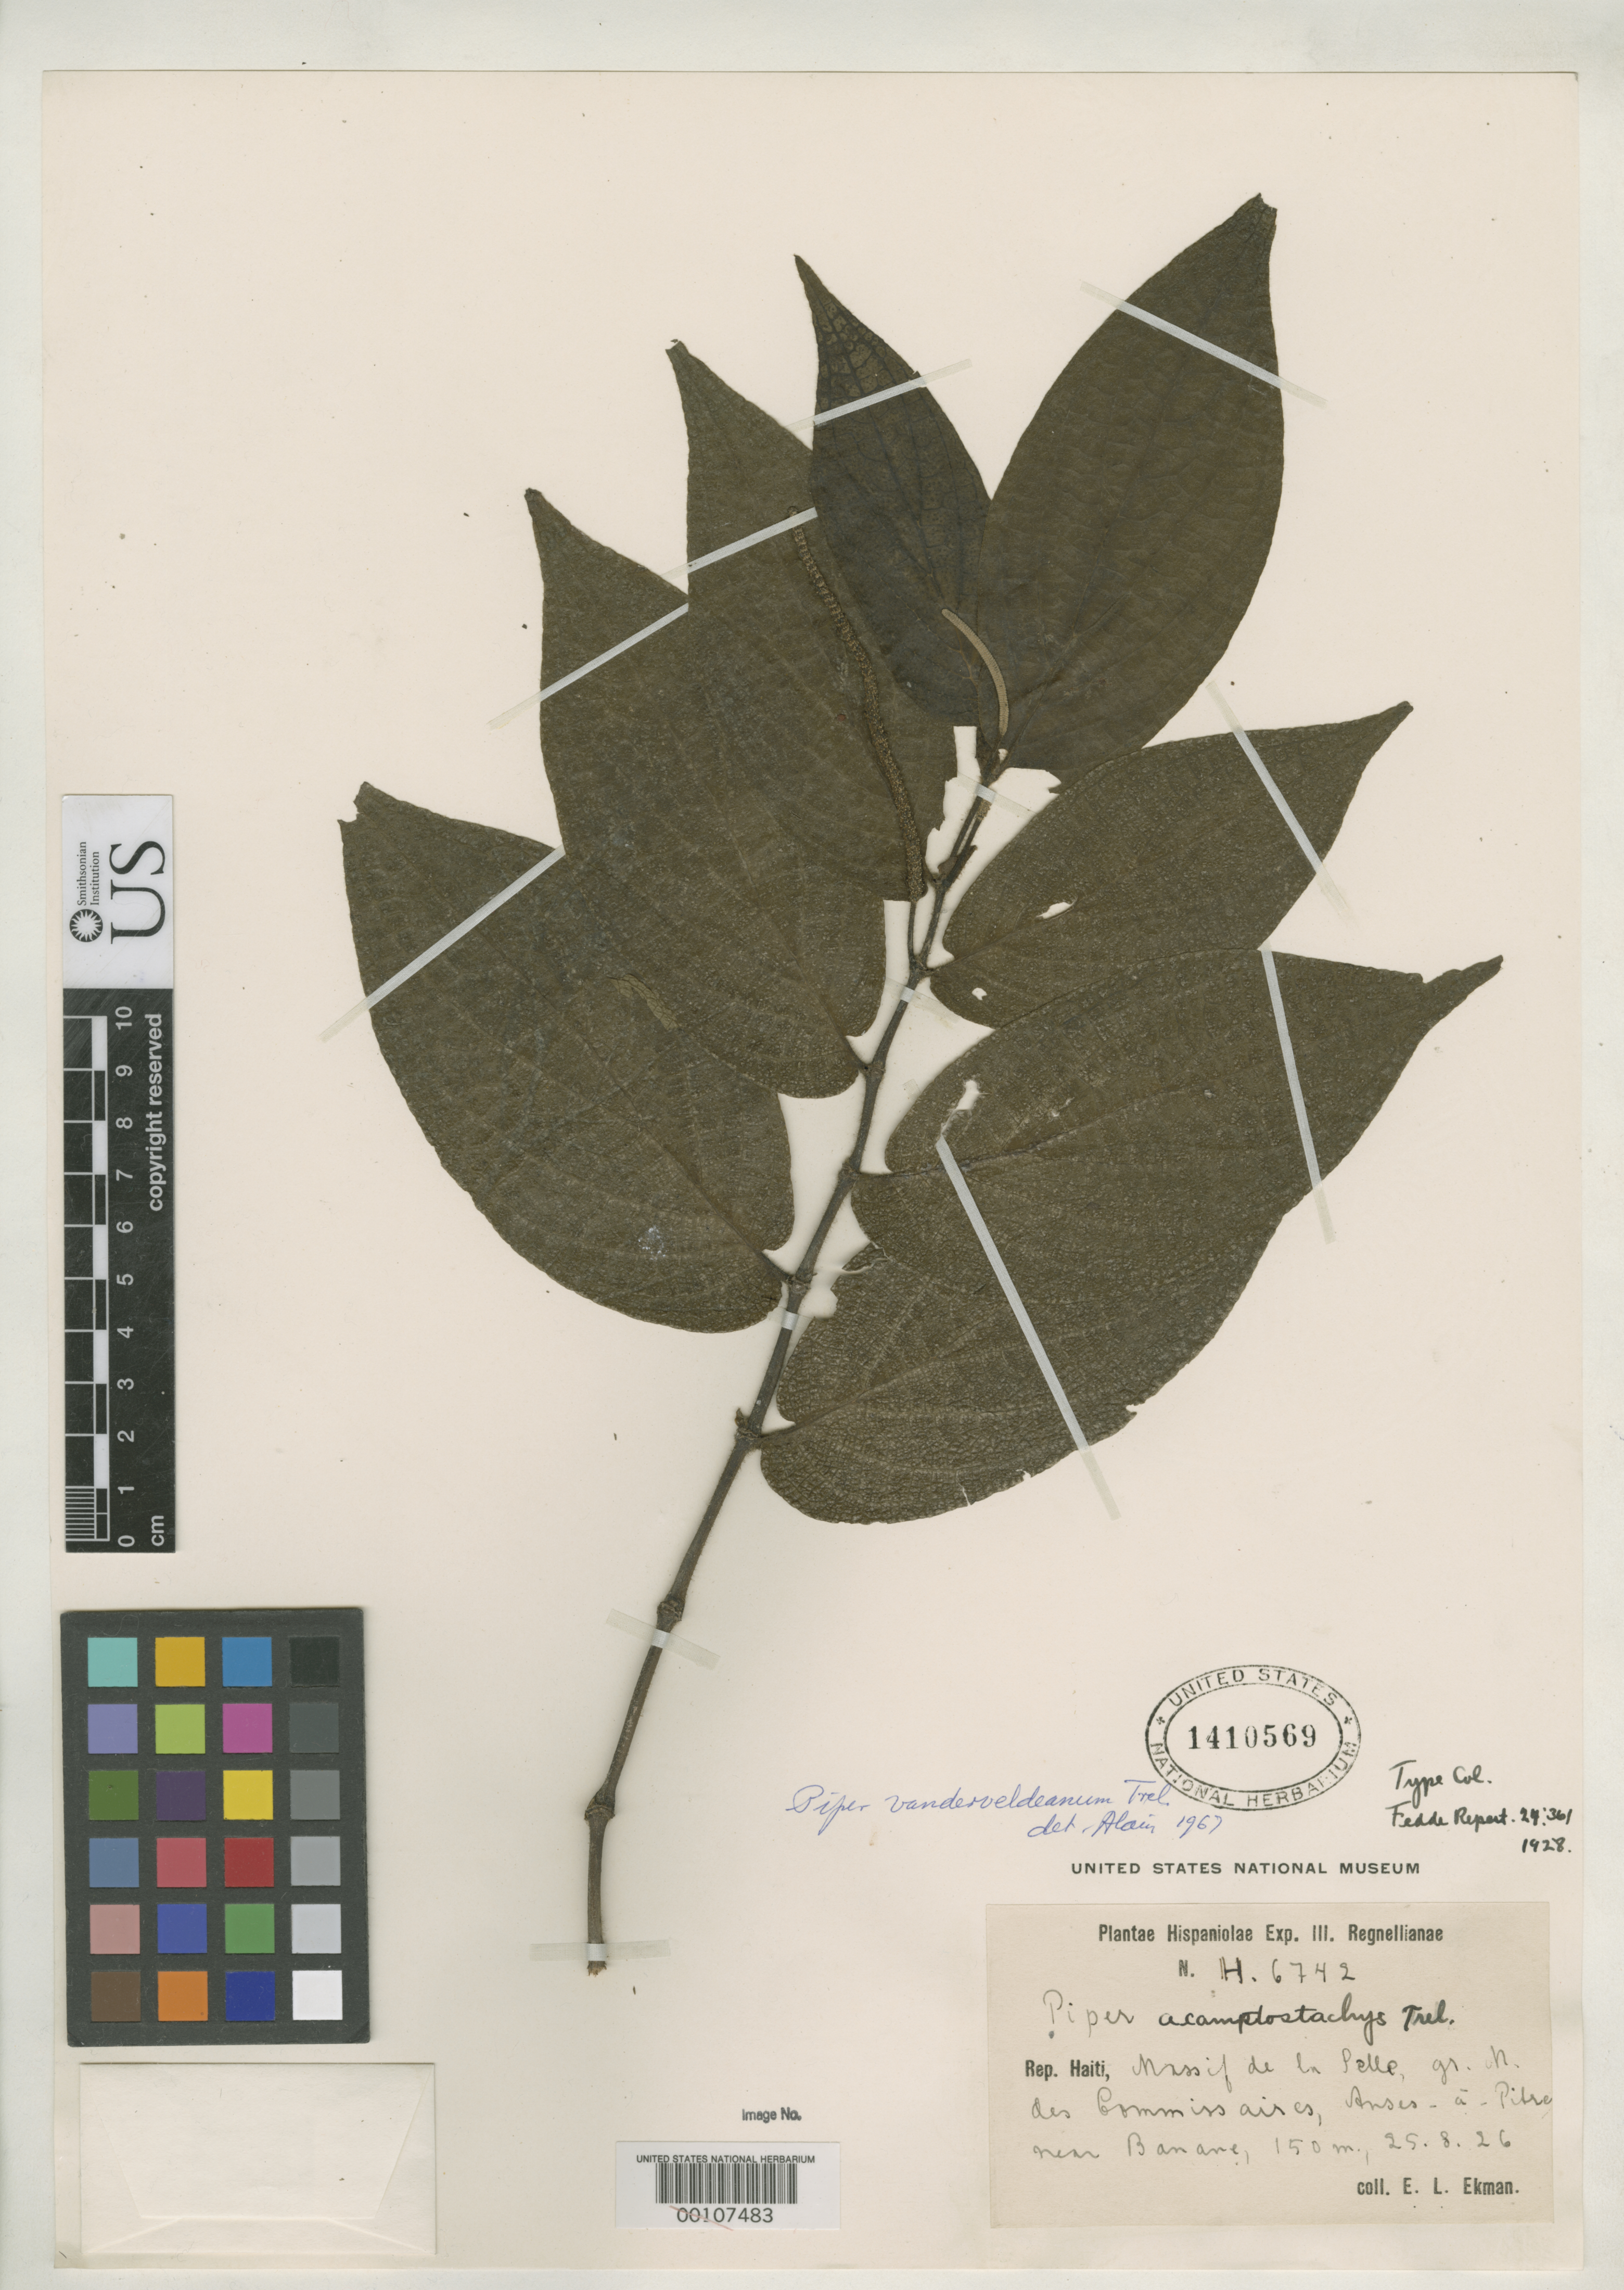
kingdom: Plantae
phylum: Tracheophyta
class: Magnoliopsida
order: Piperales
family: Piperaceae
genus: Piper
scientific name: Piper acamptostachys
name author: Trel.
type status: Isotype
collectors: E. L. Ekman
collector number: H 6742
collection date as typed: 25 Aug 1926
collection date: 1926-08-25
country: Haiti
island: Hispaniola Island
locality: Morne des Commisaires, la Selle.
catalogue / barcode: US 1410569